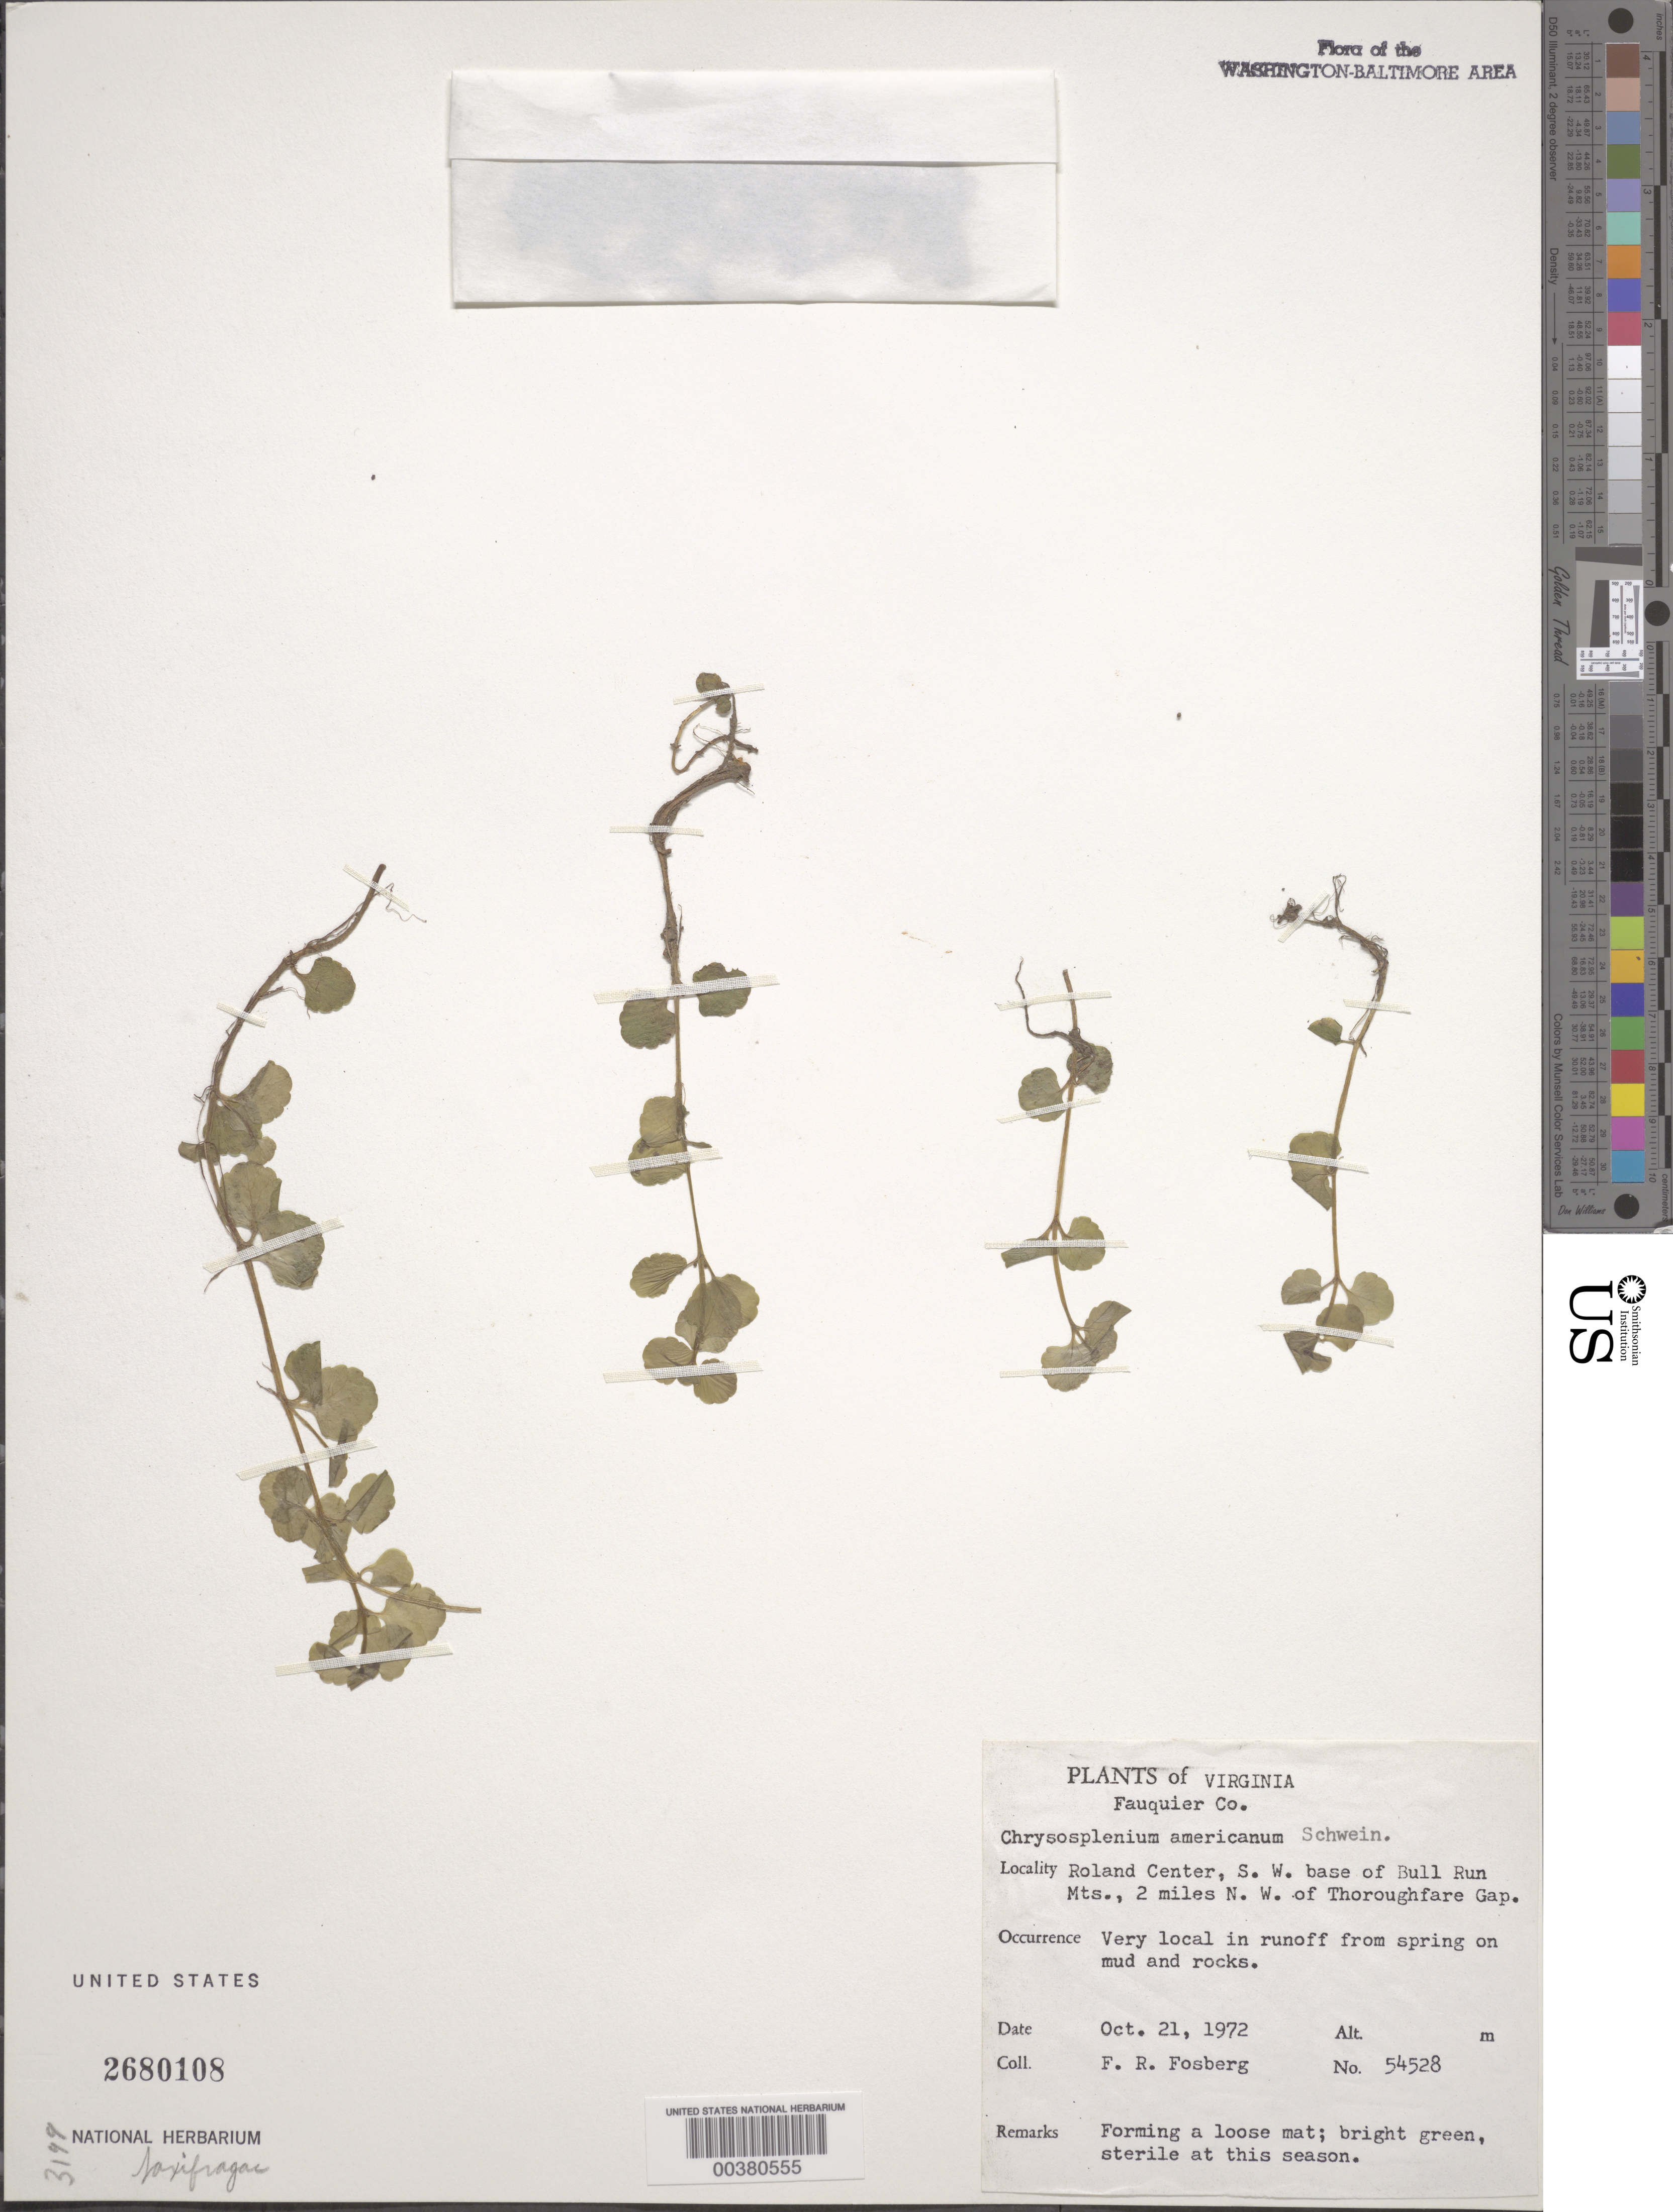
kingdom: Plantae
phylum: Tracheophyta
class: Magnoliopsida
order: Saxifragales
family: Saxifragaceae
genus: Chrysosplenium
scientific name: Chrysosplenium americanum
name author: Schwein.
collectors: F. R. Fosberg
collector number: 54528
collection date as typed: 21 Oct 1972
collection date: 1972-10-21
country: United States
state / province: Virginia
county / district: Fauquier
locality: Roland Center, Bull Run Mountains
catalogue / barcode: US 2680108